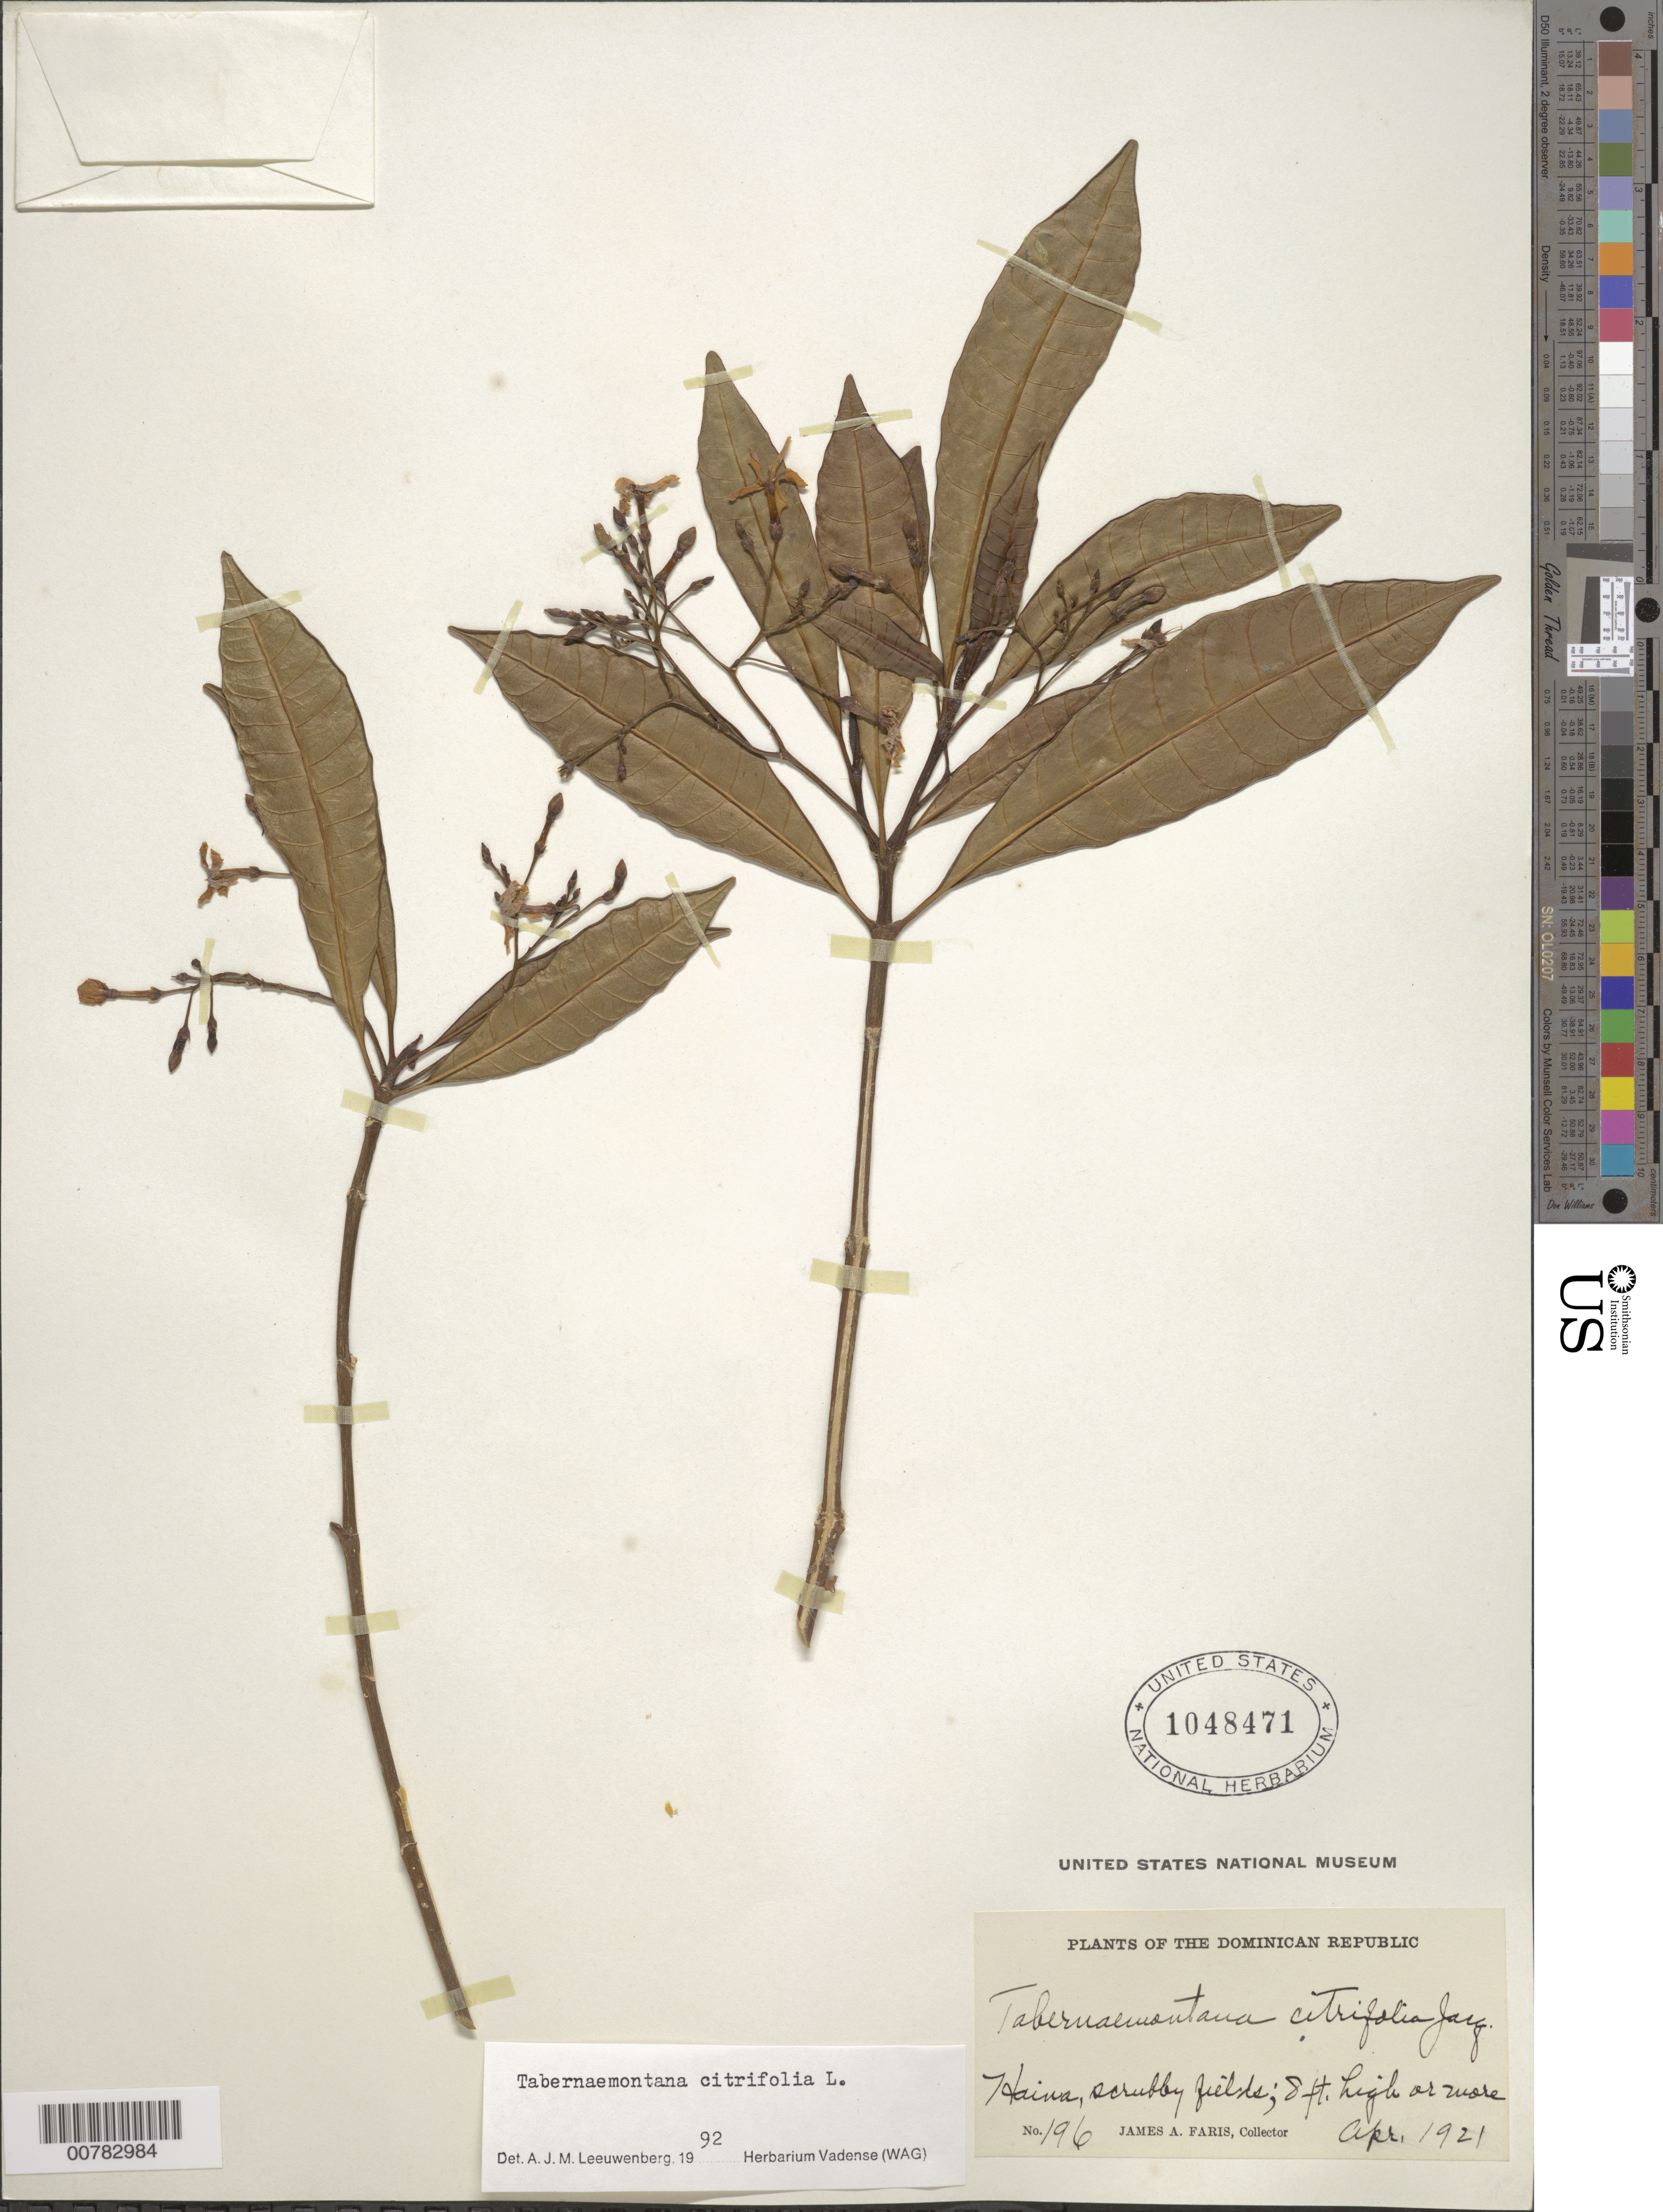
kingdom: Plantae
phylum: Tracheophyta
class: Magnoliopsida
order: Gentianales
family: Apocynaceae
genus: Tabernaemontana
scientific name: Tabernaemontana citrifolia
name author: L.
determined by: Leeuwenberg, A. J. M.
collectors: J. Faris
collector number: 196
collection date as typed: Apr 1910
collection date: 1910-04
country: Dominican Republic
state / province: San Cristóbal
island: Hispaniola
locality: Haina.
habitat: Scrubby fields.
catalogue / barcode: US 1048471